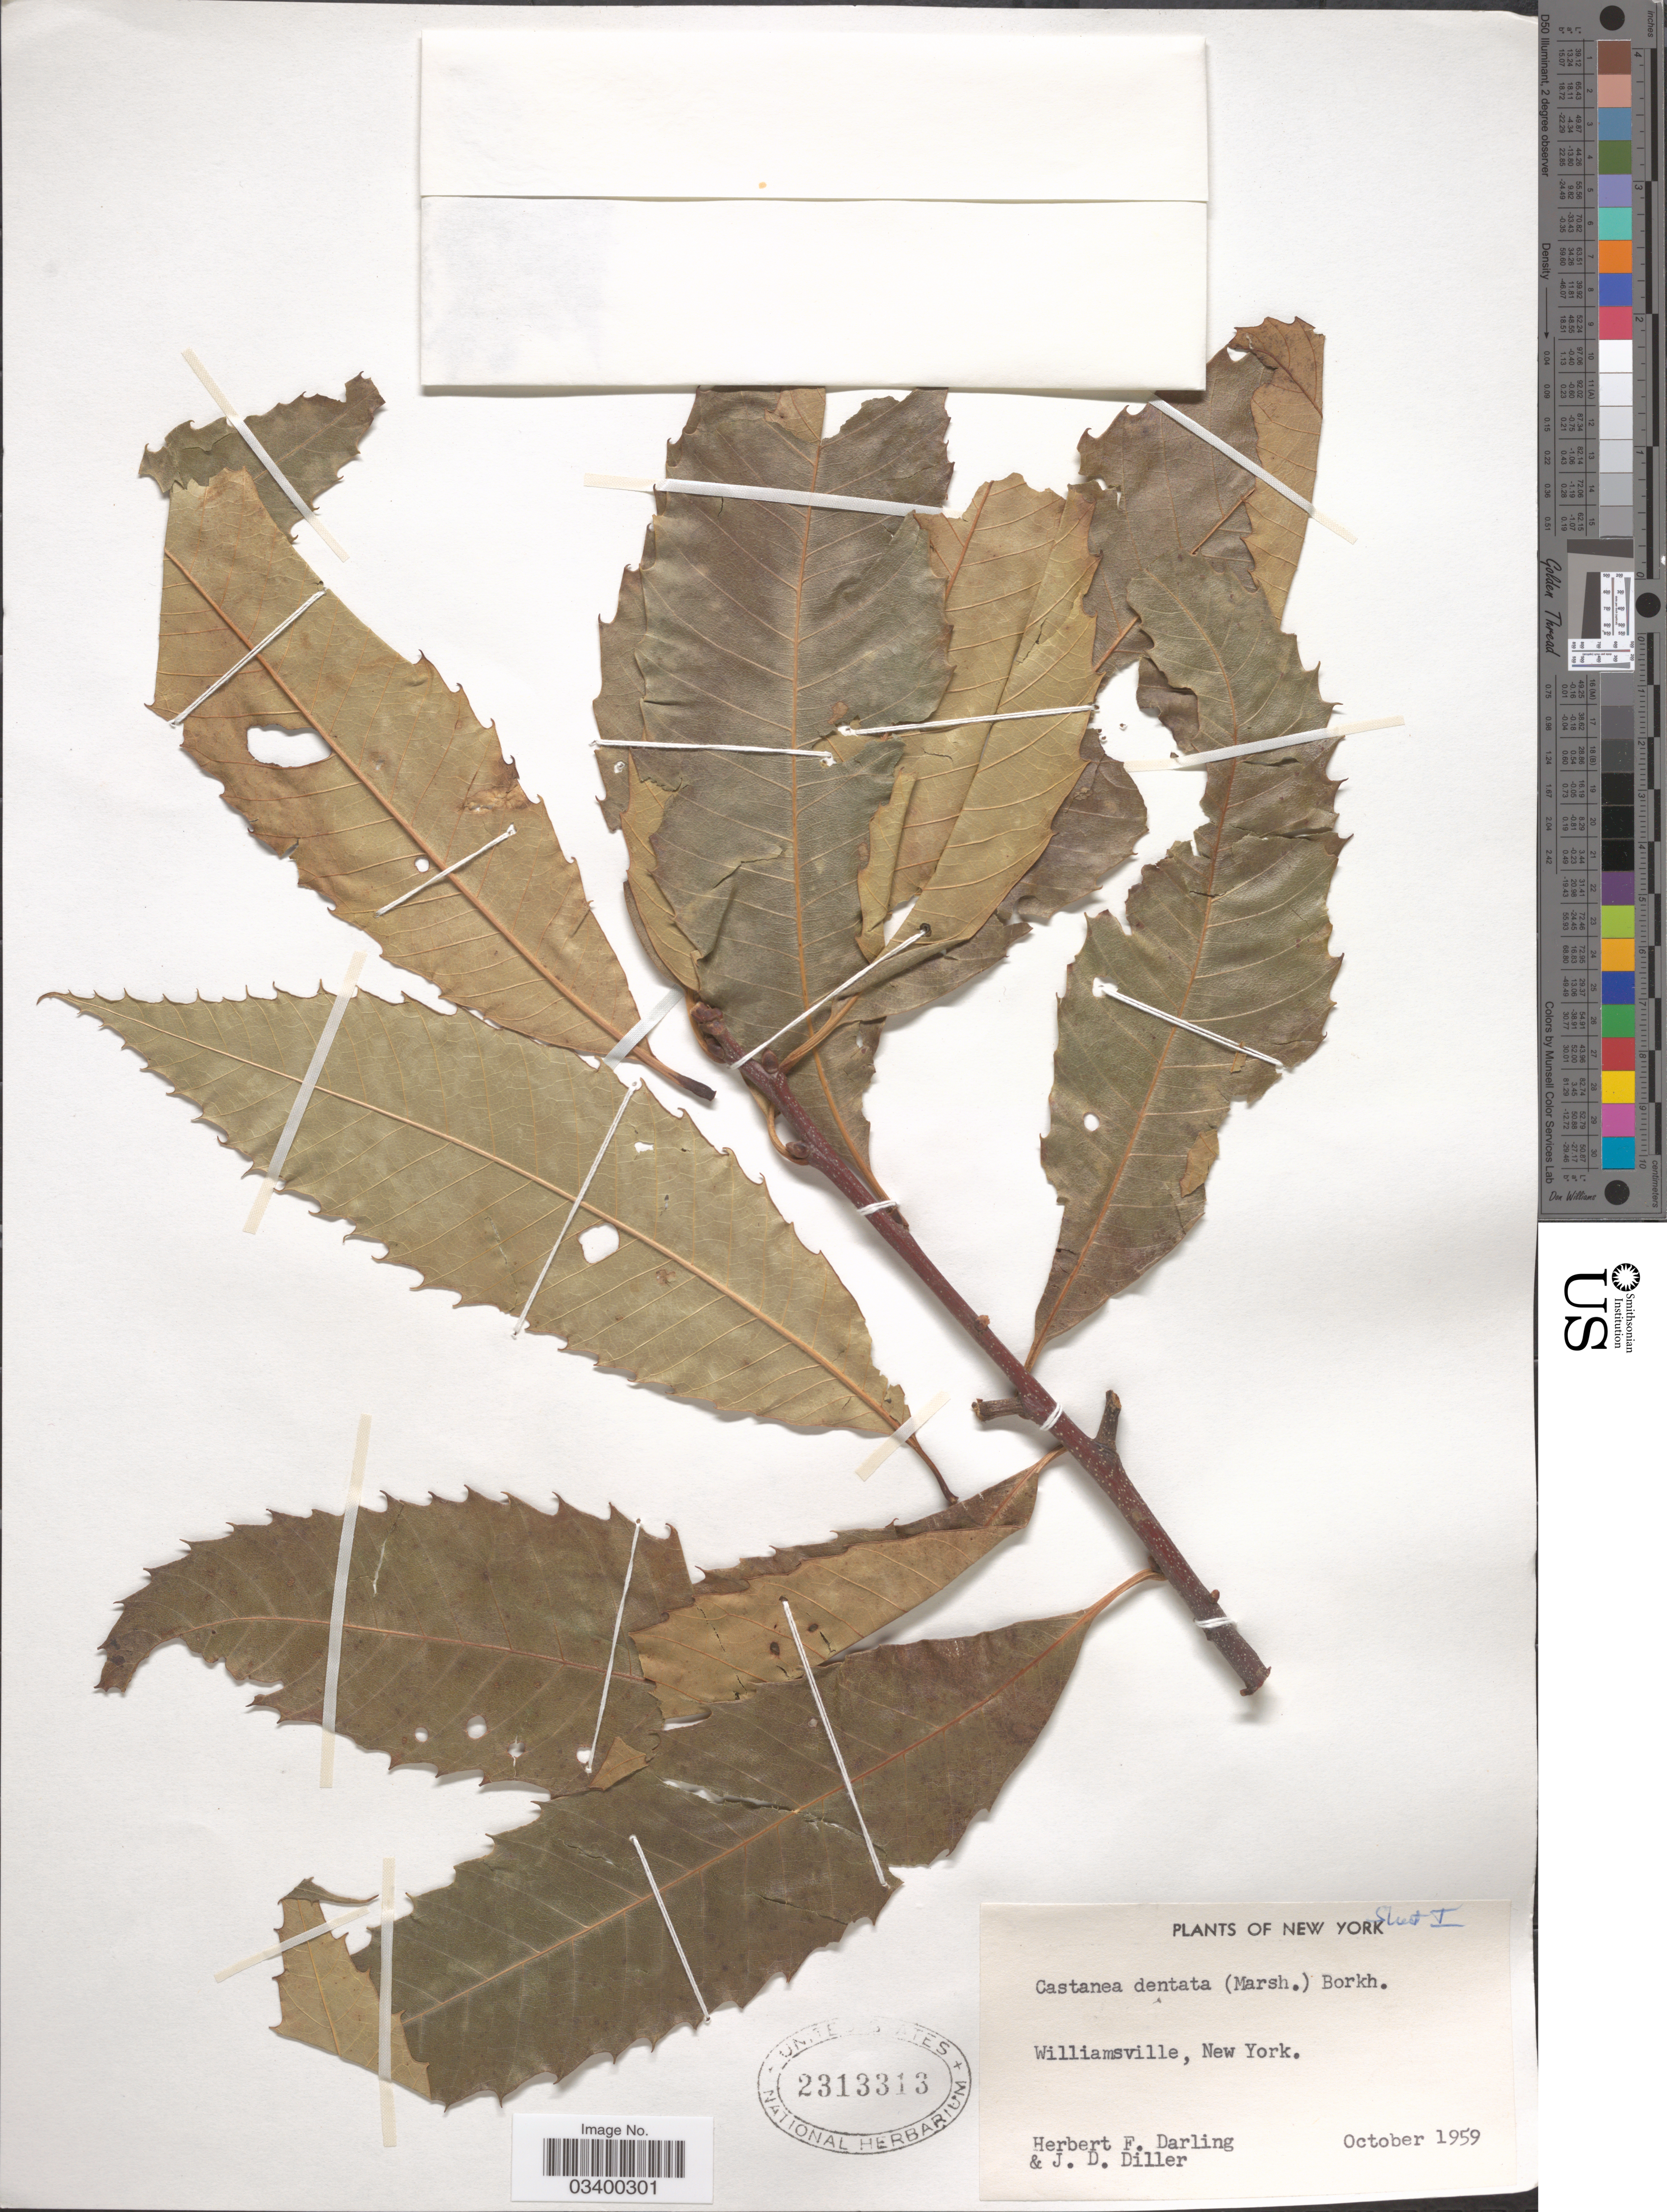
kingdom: Plantae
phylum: Tracheophyta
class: Magnoliopsida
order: Fagales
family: Fagaceae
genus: Castanea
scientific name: Castanea dentata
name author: (Marshall) Borkh.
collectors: H. Darling & J. Diller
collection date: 1959-10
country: United States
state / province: New York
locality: Williamsville.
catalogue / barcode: US 2313313